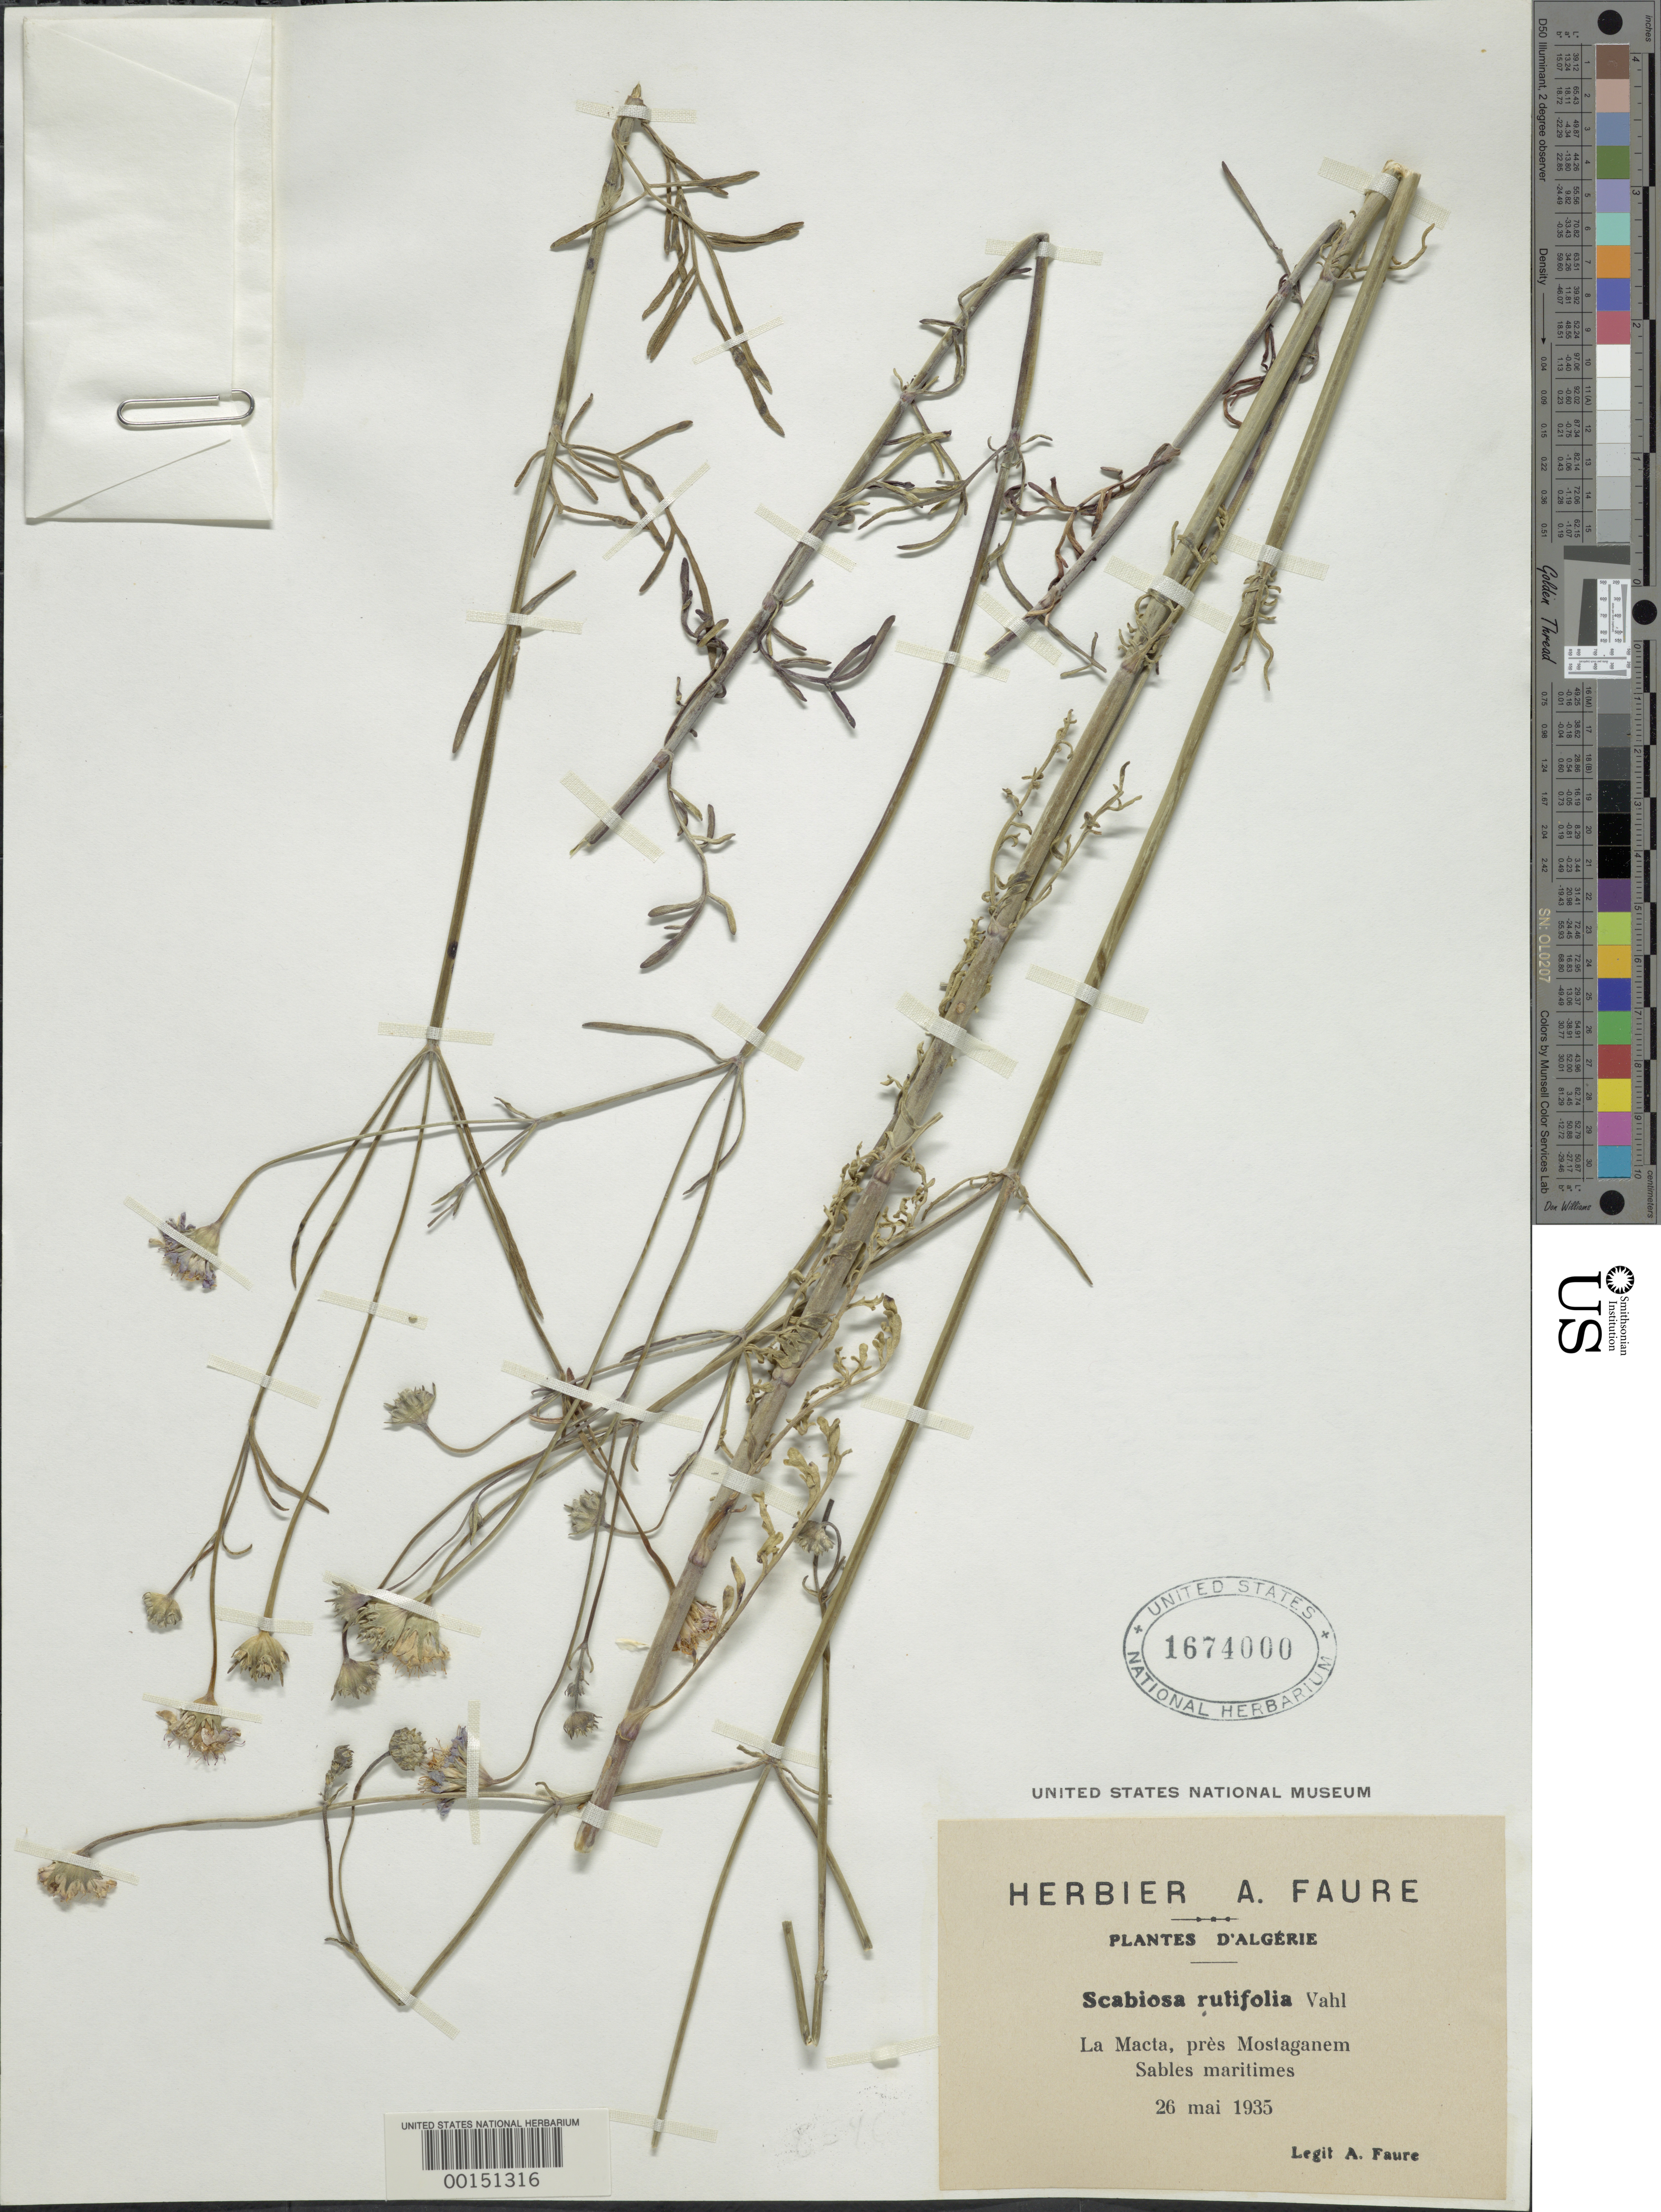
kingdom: Plantae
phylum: Tracheophyta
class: Magnoliopsida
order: Dipsacales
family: Caprifoliaceae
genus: Scabiosa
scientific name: Scabiosa rutifolia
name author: Vahl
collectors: A. Faure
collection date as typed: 26 May 1935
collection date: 1935-05-26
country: Algeria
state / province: Mostaganem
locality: La Macta, pres Mostaganem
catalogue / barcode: US 1674000